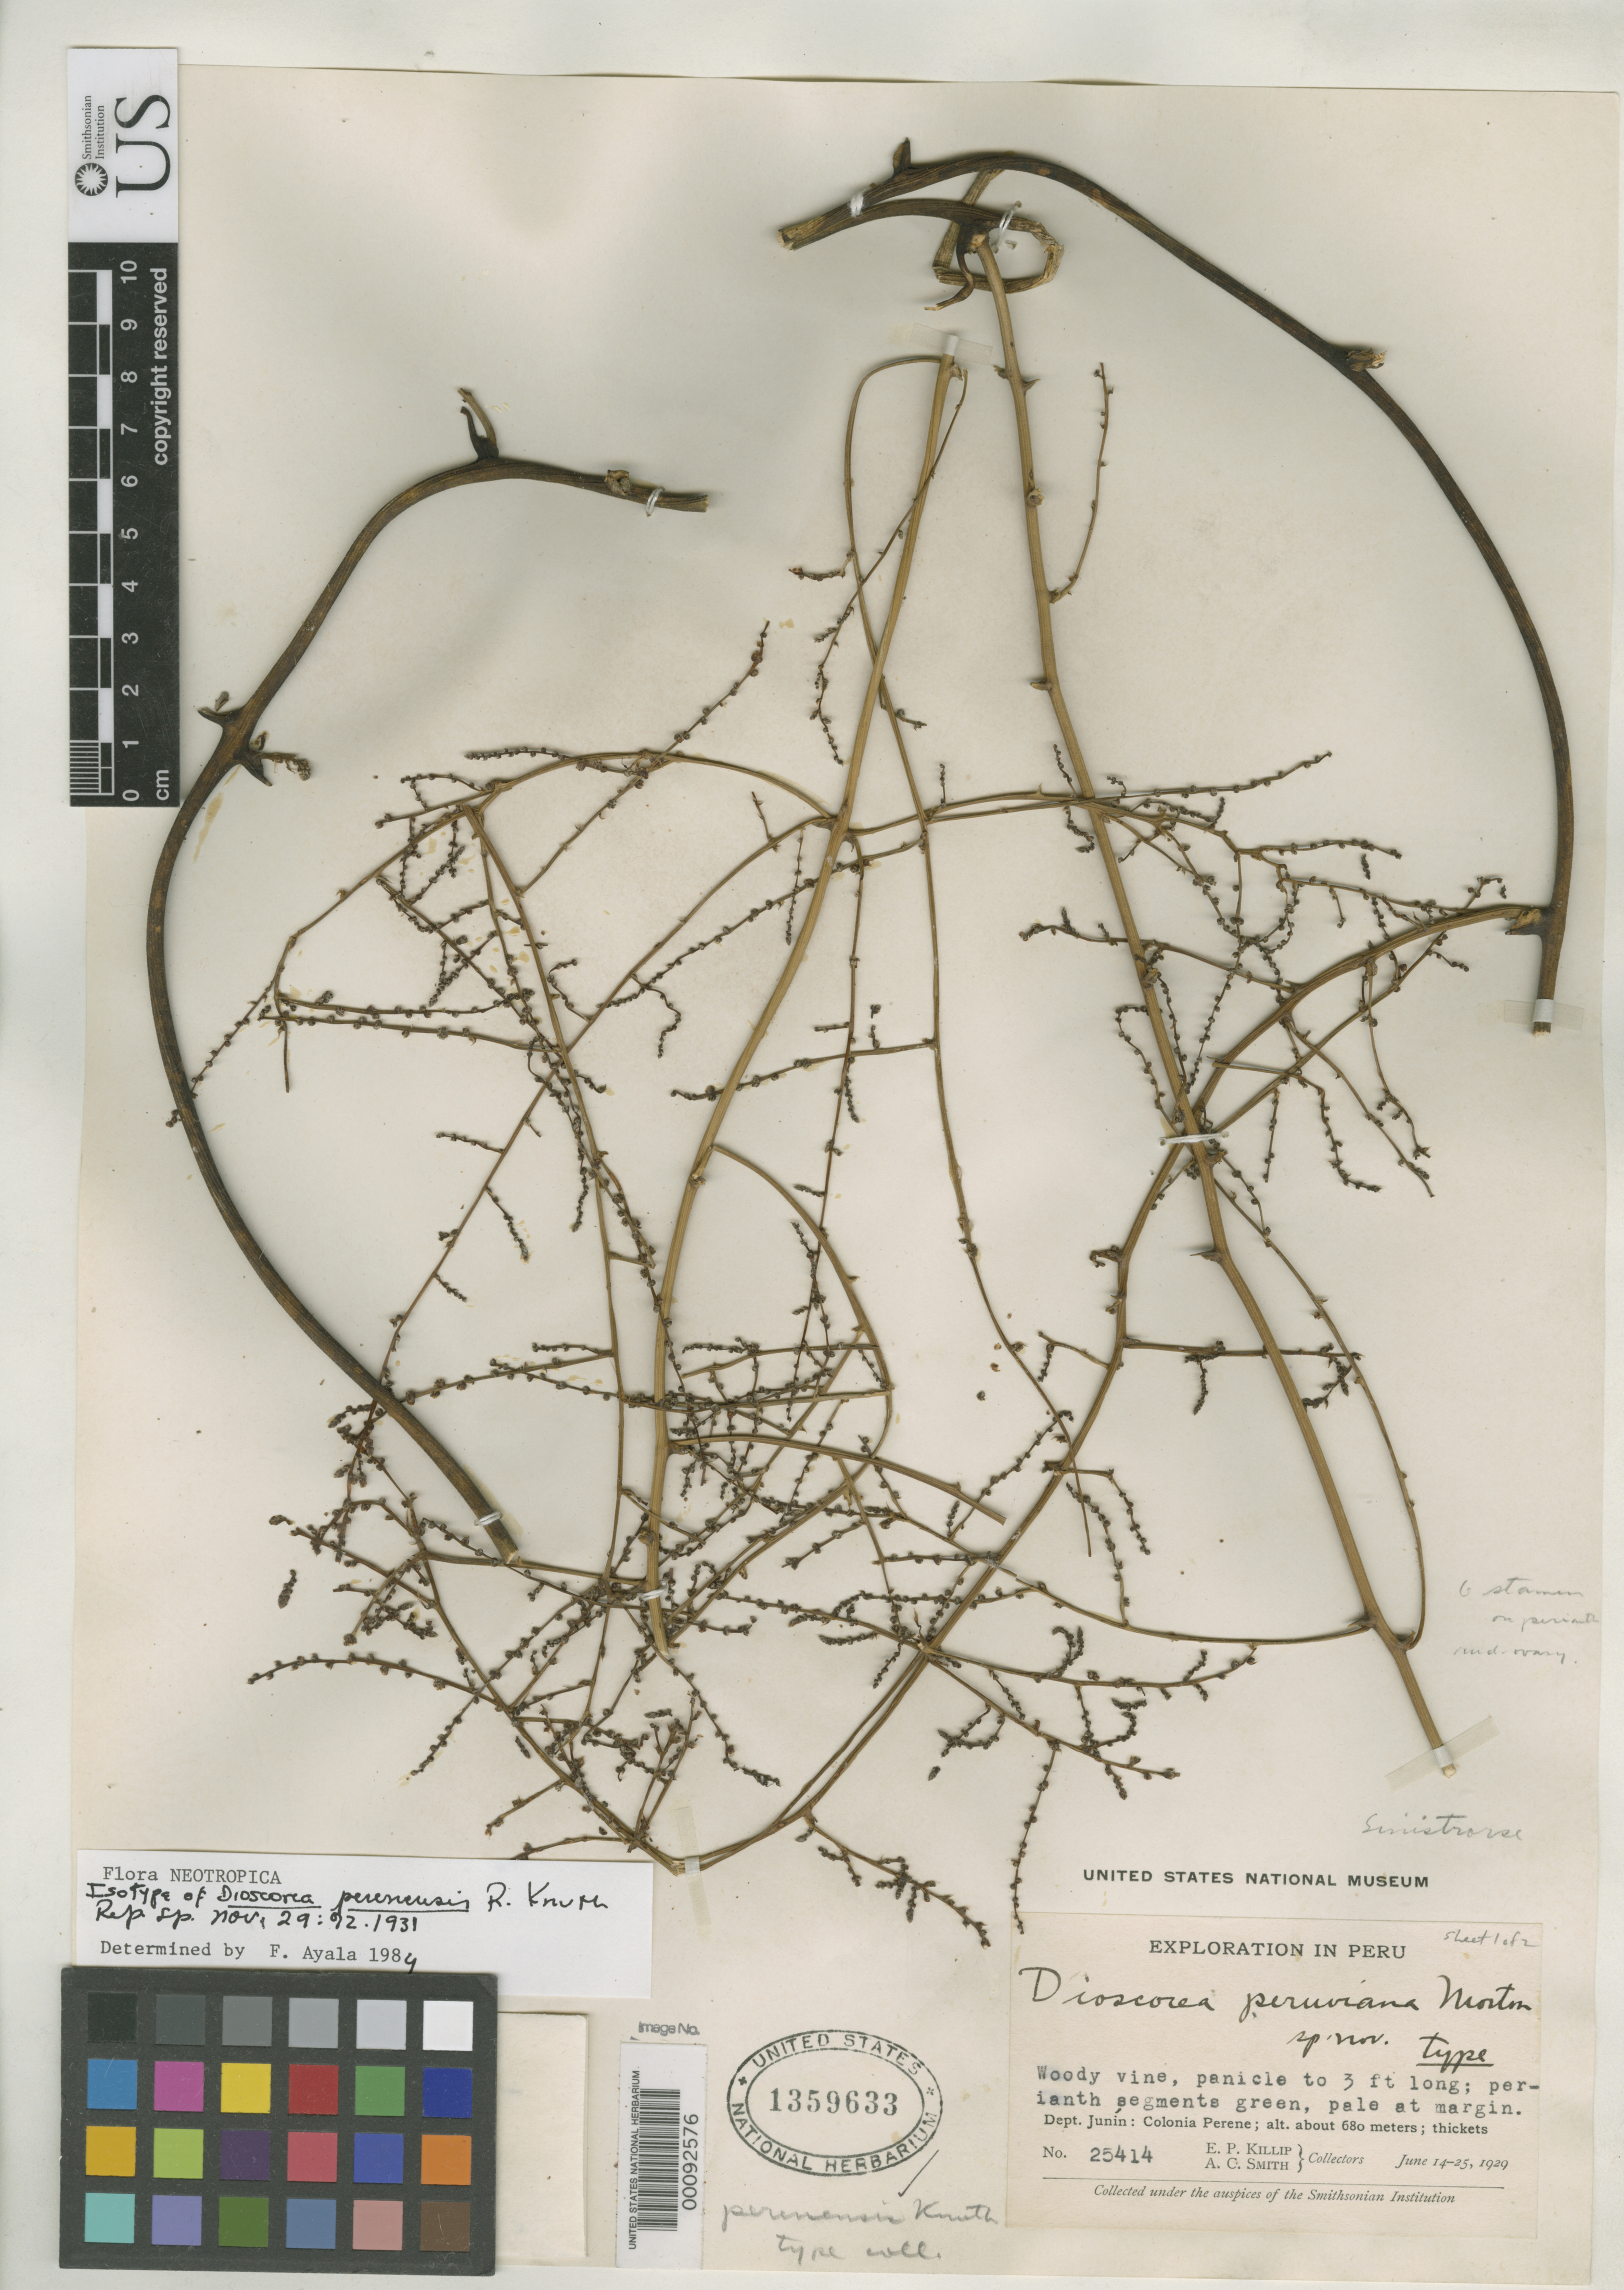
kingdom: Plantae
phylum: Tracheophyta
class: Liliopsida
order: Dioscoreales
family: Dioscoreaceae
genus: Dioscorea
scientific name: Dioscorea perenensis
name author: R. Knuth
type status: Isotype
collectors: E. P. Killip & A. C. Smith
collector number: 25414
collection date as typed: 14 Jun 1929 to 25 Jun 1929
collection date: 1929-06-14/1929-06-25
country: Peru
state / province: Junín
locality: Colonia Perene.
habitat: Thickets.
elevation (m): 680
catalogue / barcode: US 1359633